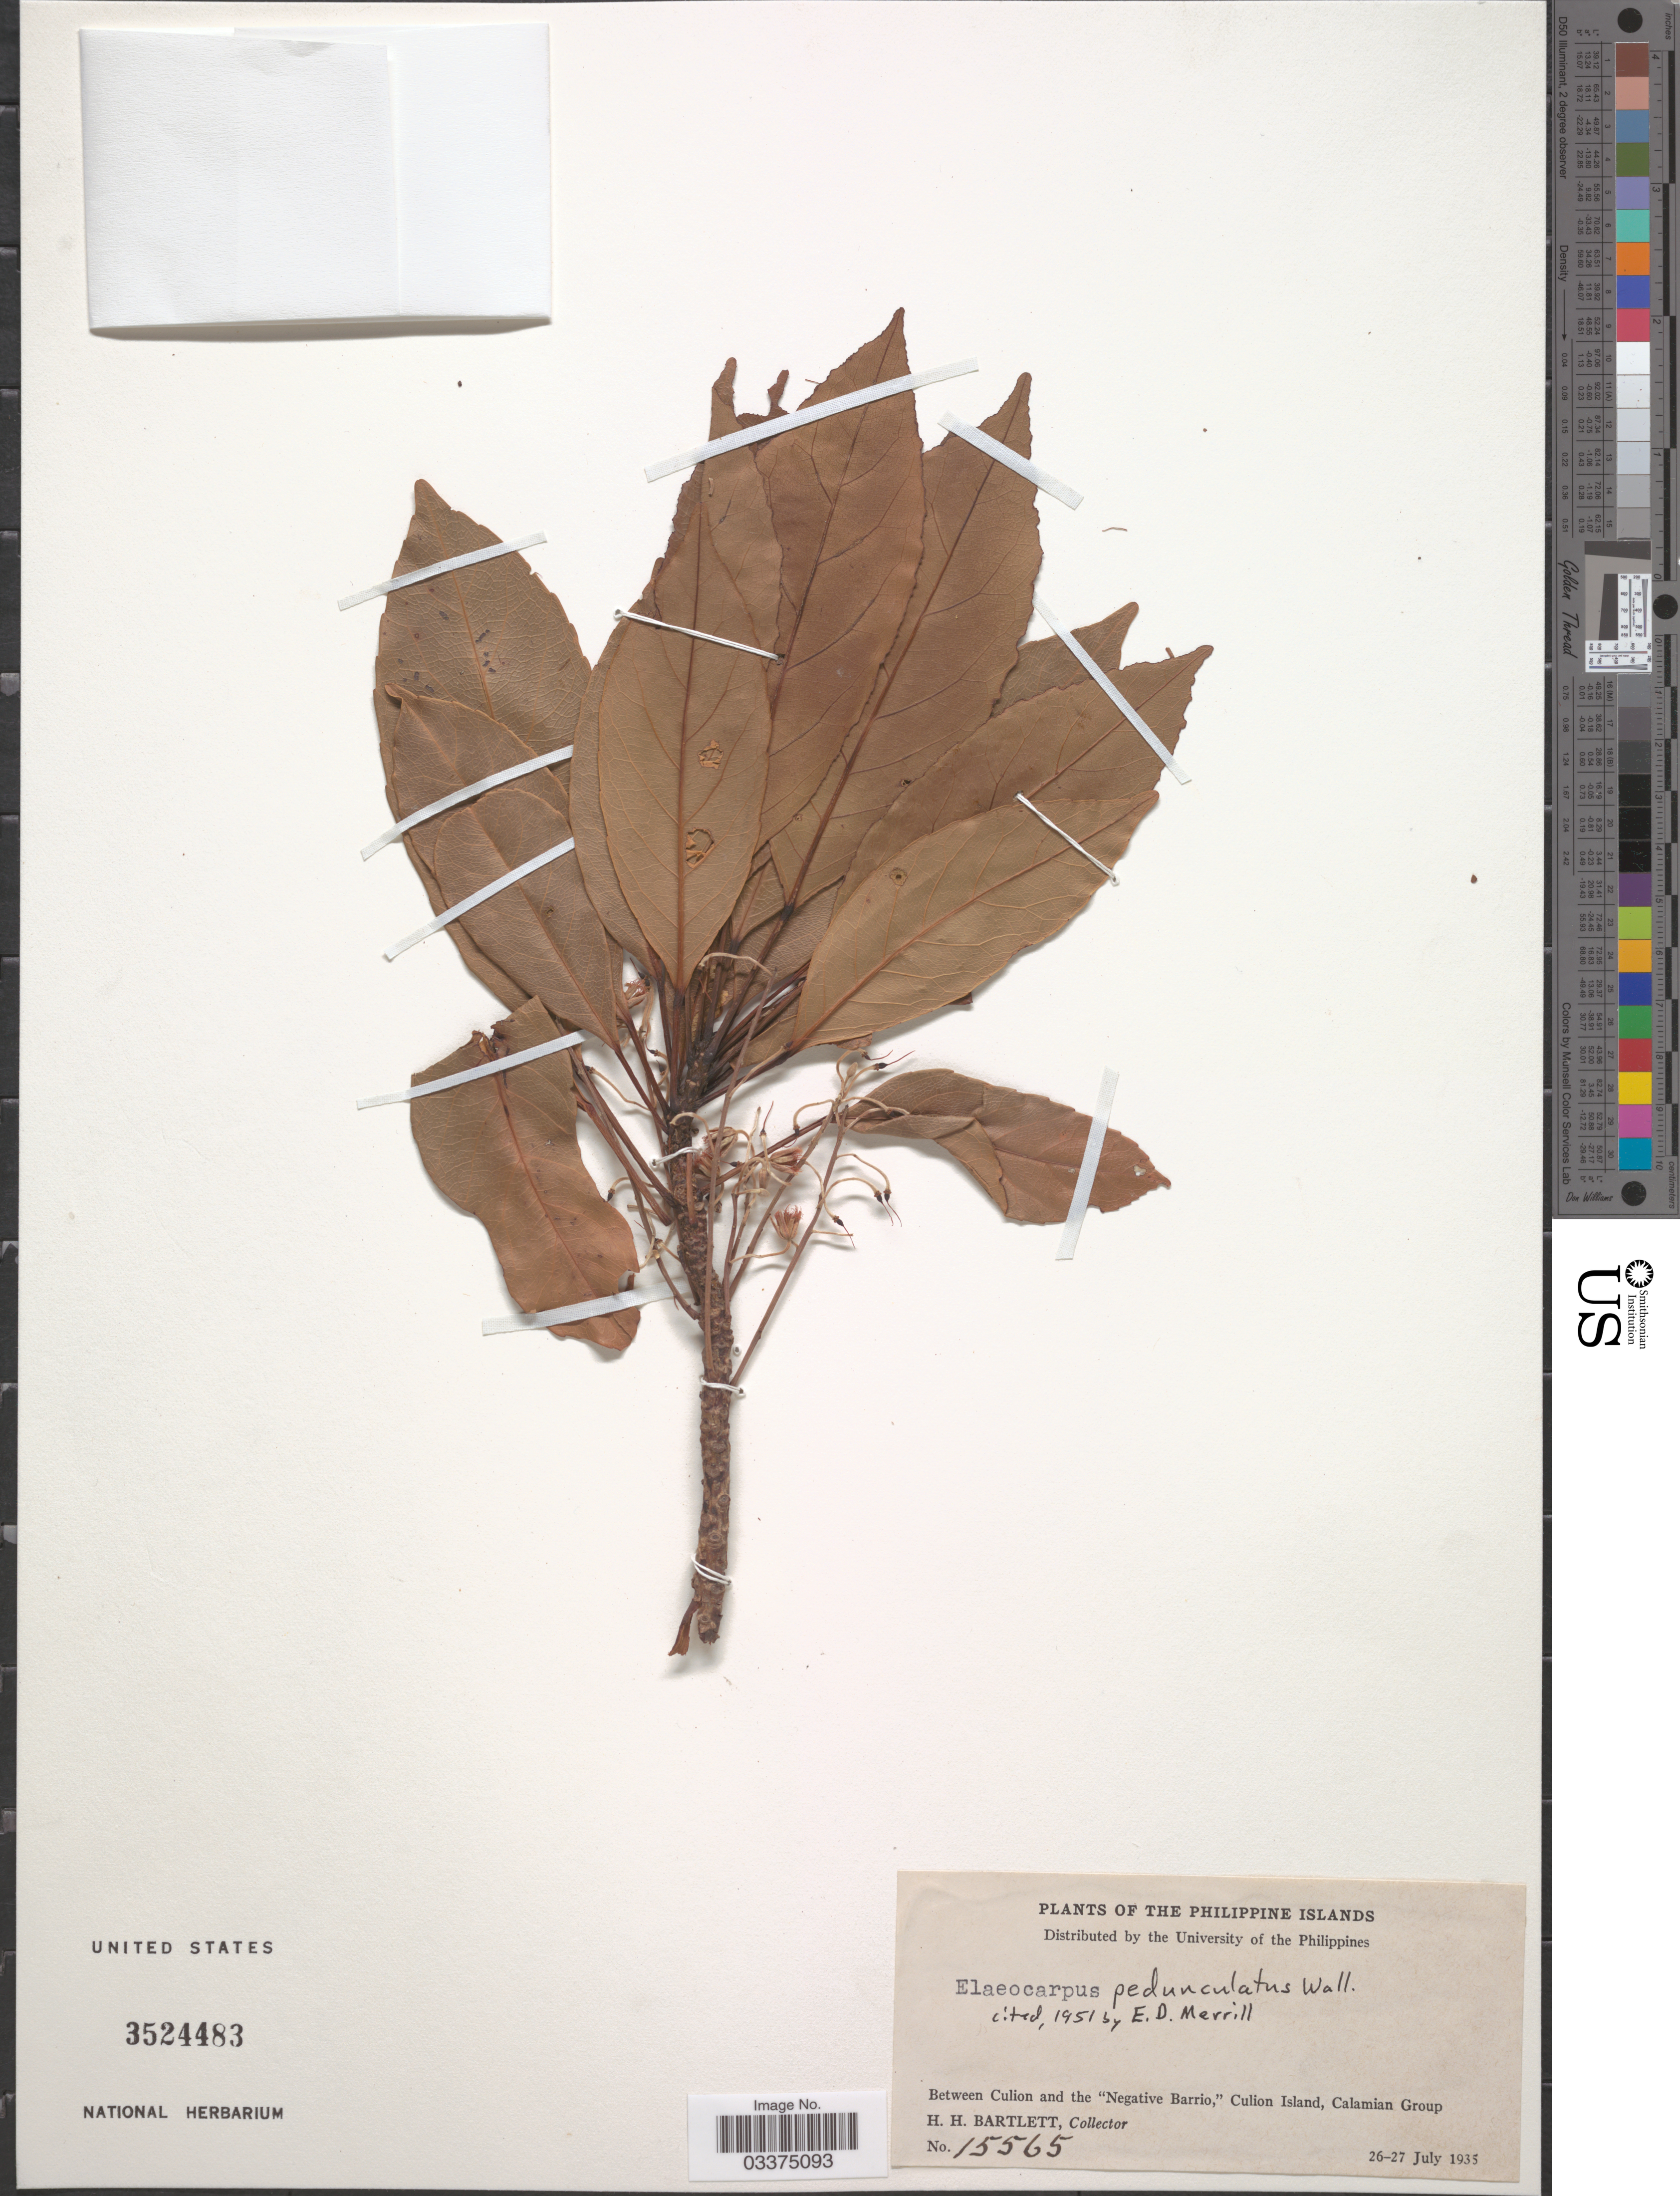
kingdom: Plantae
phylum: Tracheophyta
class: Magnoliopsida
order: Oxalidales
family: Elaeocarpaceae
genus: Elaeocarpus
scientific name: Elaeocarpus pedunculatus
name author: Wall.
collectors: H. H. Bartlett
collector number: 15565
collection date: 1935-07-26/1935-07-27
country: Philippines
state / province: Mimaropa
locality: Between Culion and the "Negative Barrio", Culion Island, Calamian Group.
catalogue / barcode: US 3524483